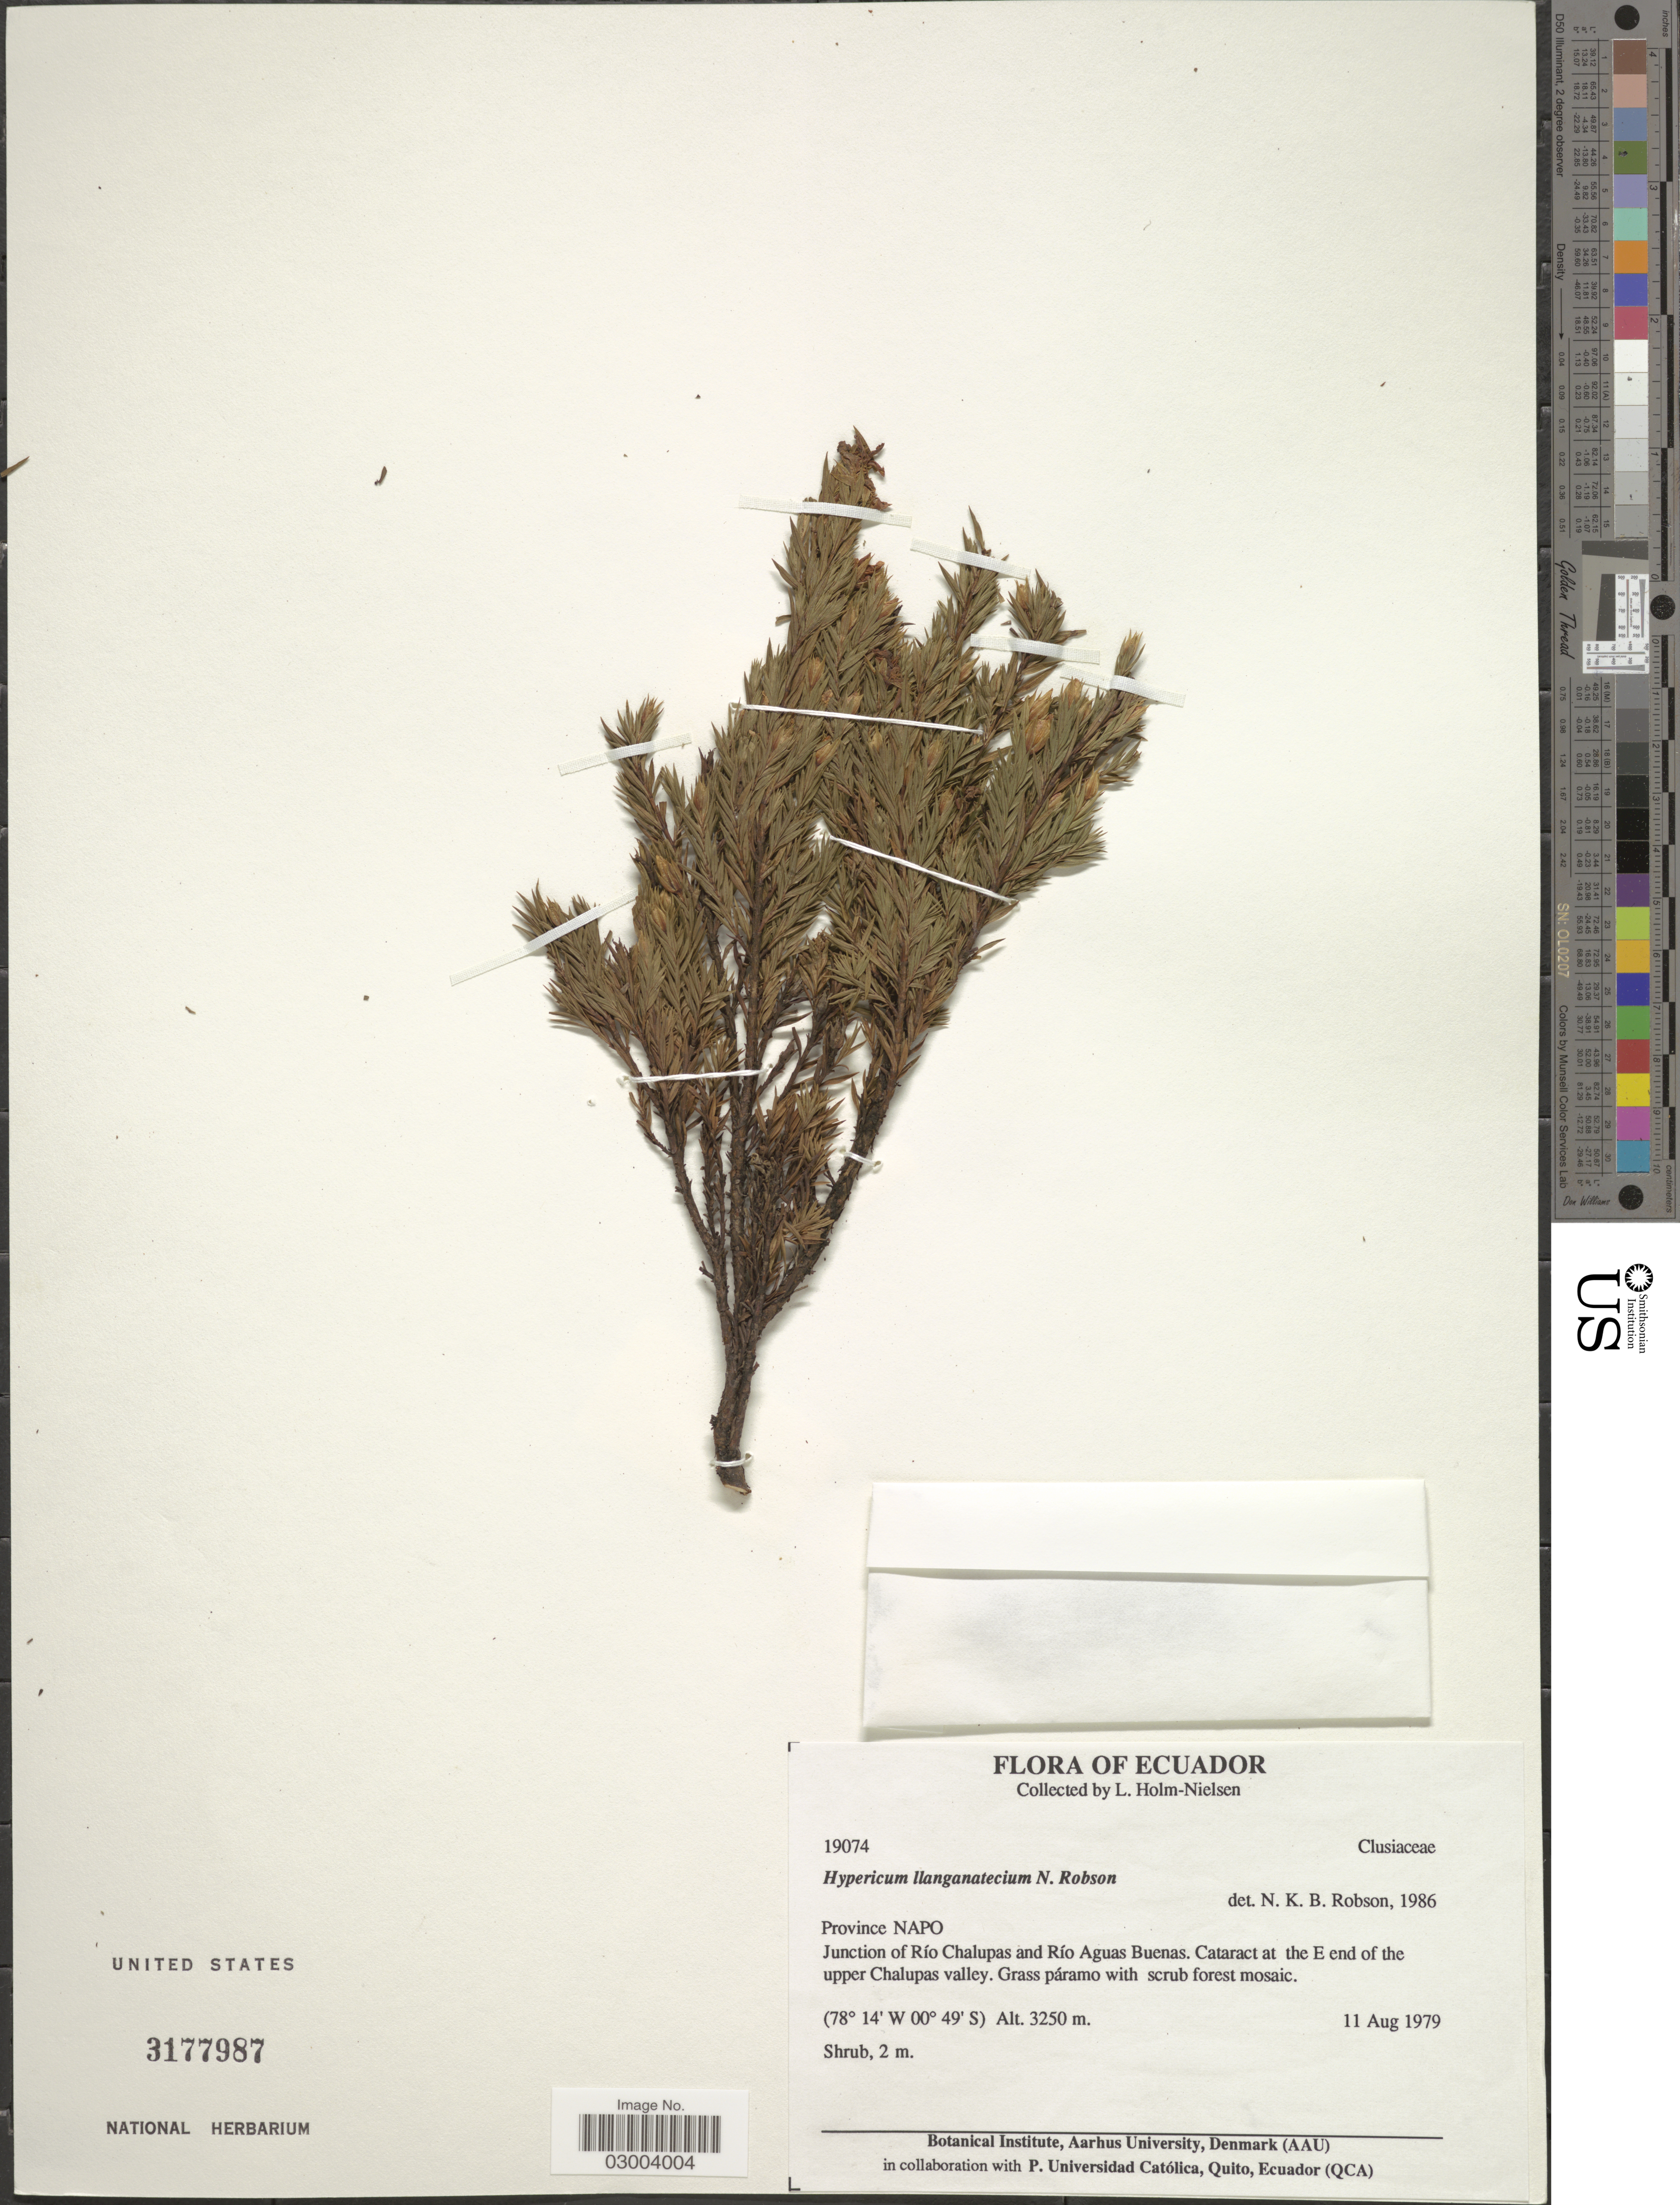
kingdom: Plantae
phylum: Tracheophyta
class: Magnoliopsida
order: Malpighiales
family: Hypericaceae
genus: Hypericum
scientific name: Hypericum llanganaticum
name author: N. Robson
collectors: L. Holm-Nielsen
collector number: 19074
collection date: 1979-08-11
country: Ecuador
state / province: Napo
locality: Junction of Río Chalupas and Río Aguas Buenas, Cataract at the E end of the upper Chalupas valley.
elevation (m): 3250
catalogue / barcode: US 3177987